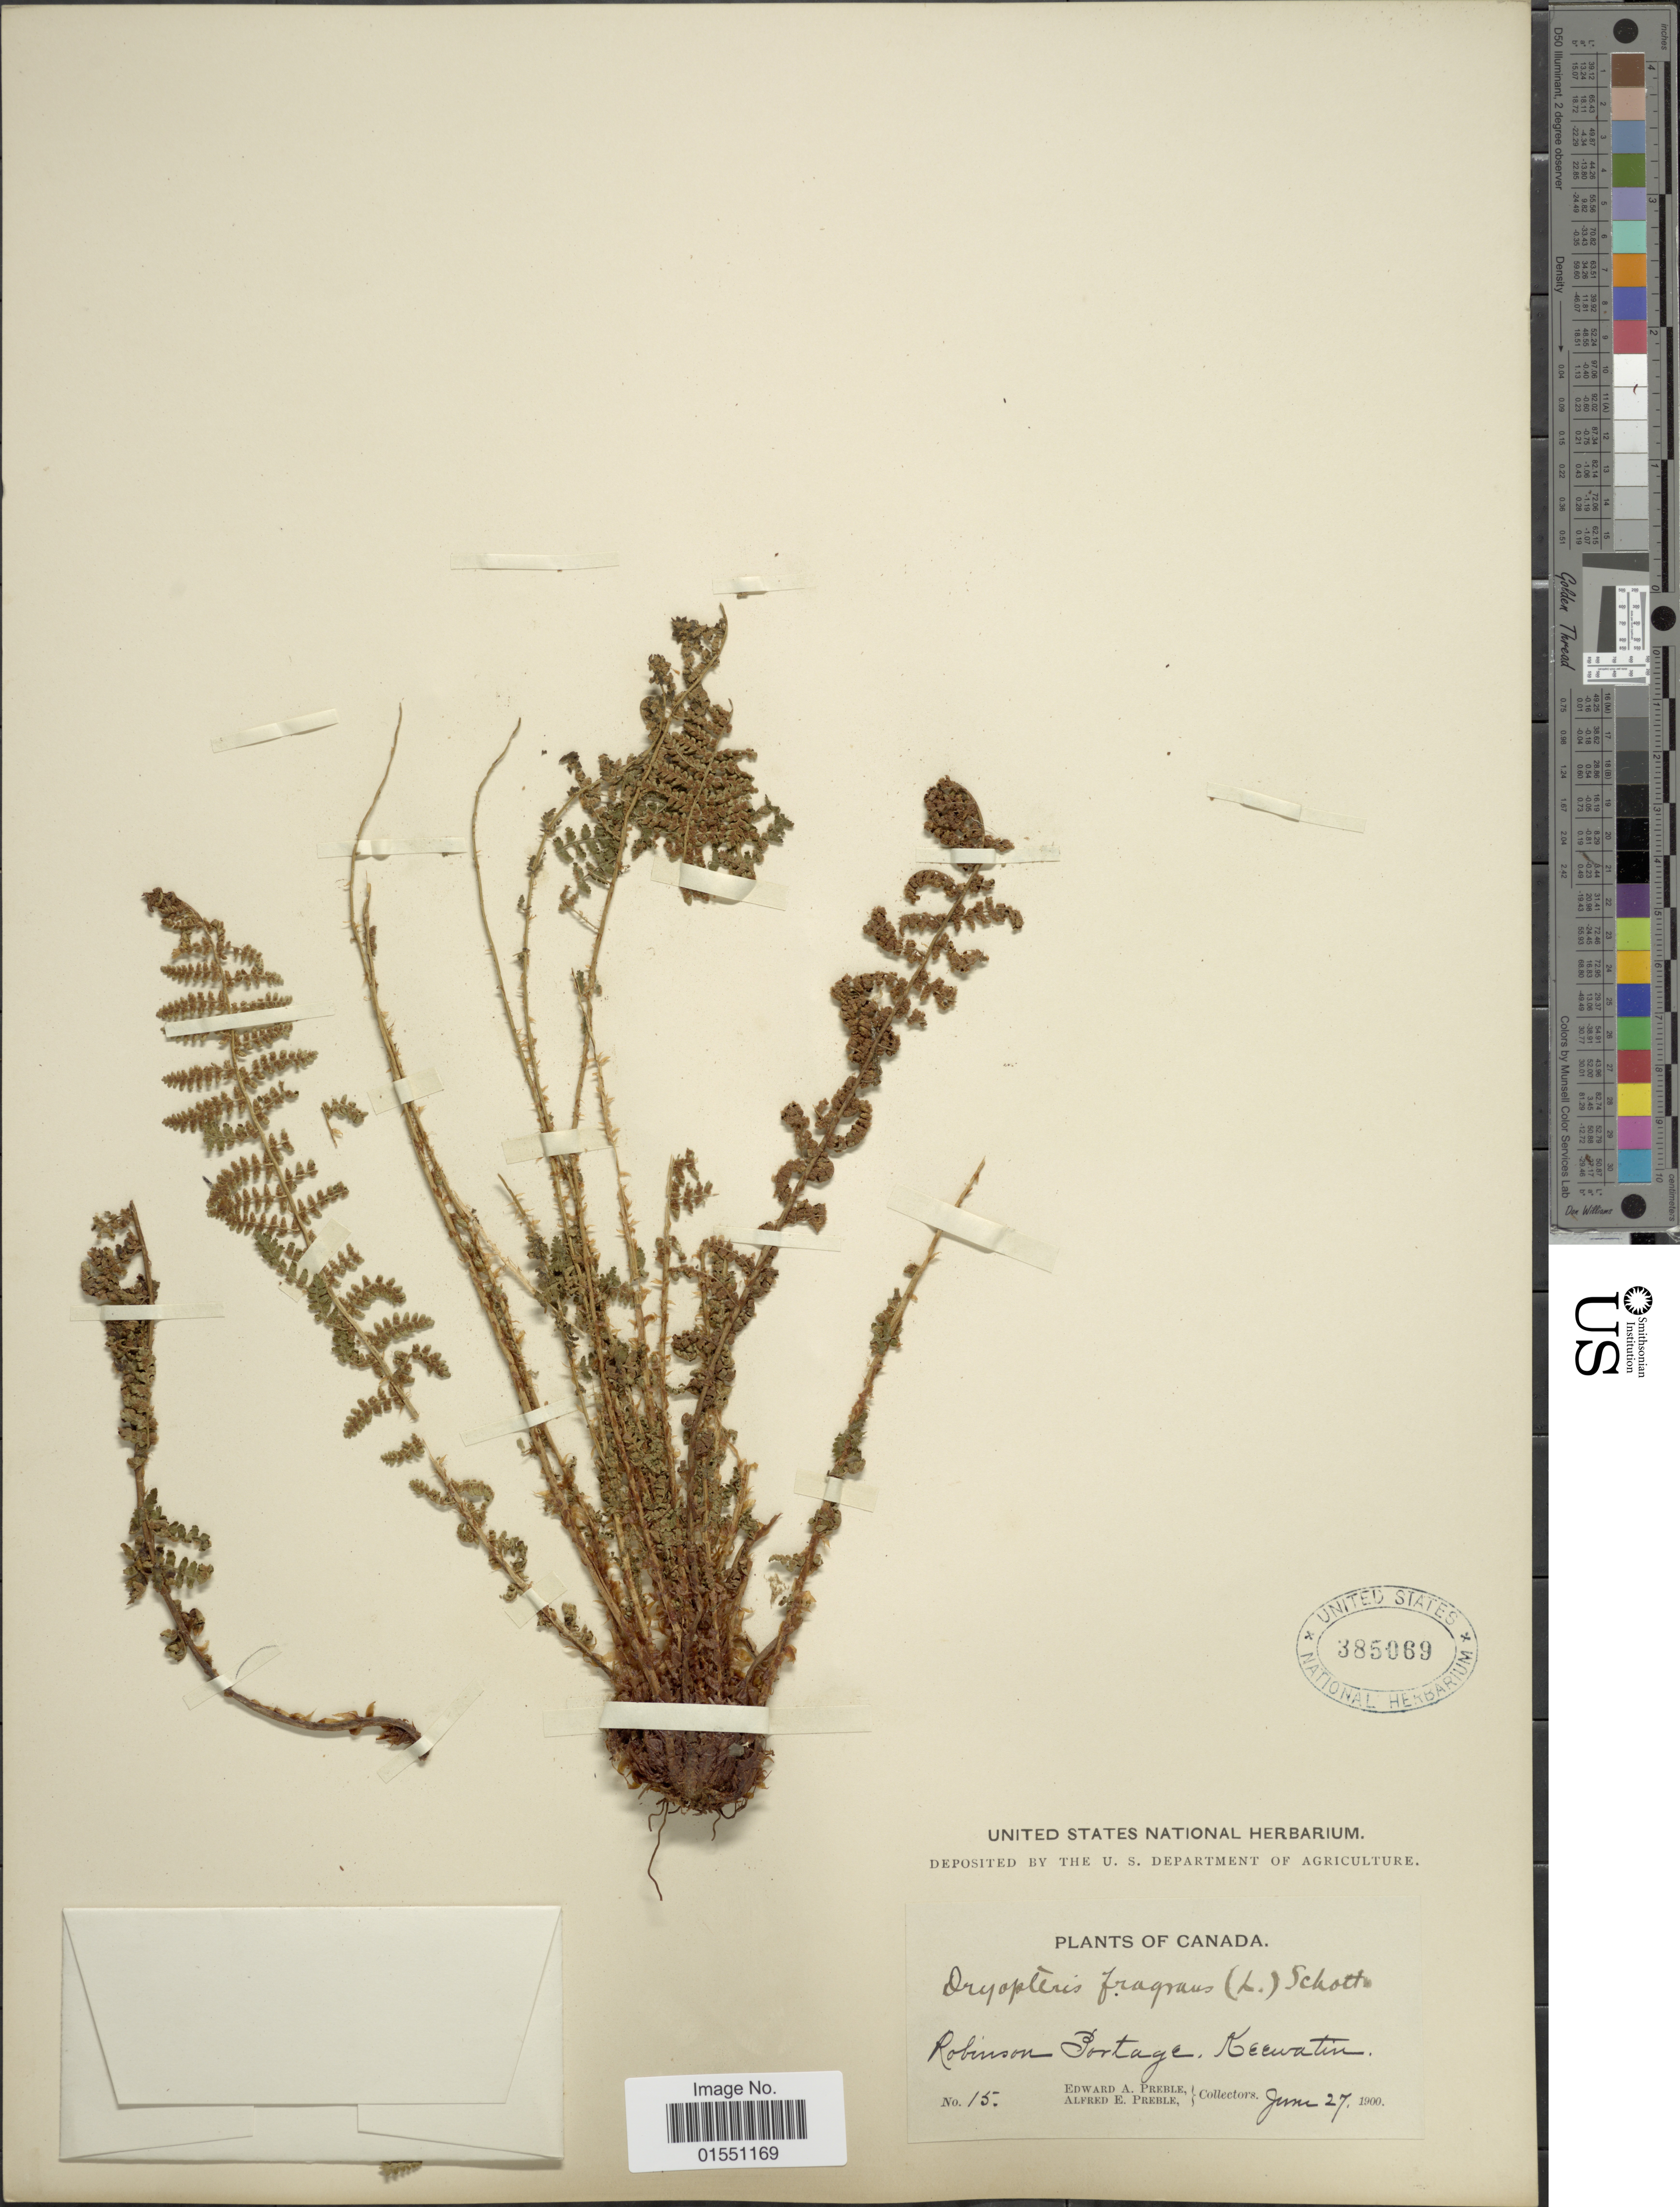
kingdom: Plantae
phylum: Tracheophyta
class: Polypodiopsida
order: Polypodiales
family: Dryopteridaceae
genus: Dryopteris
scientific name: Dryopteris fragrans var. hookeriana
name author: A. Prince ex Weath.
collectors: E. Preble & A. Preble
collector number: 15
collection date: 1900-06-27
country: Canada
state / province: Northwest Territories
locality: Robinson Portage, Keewatin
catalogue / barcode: US 385069